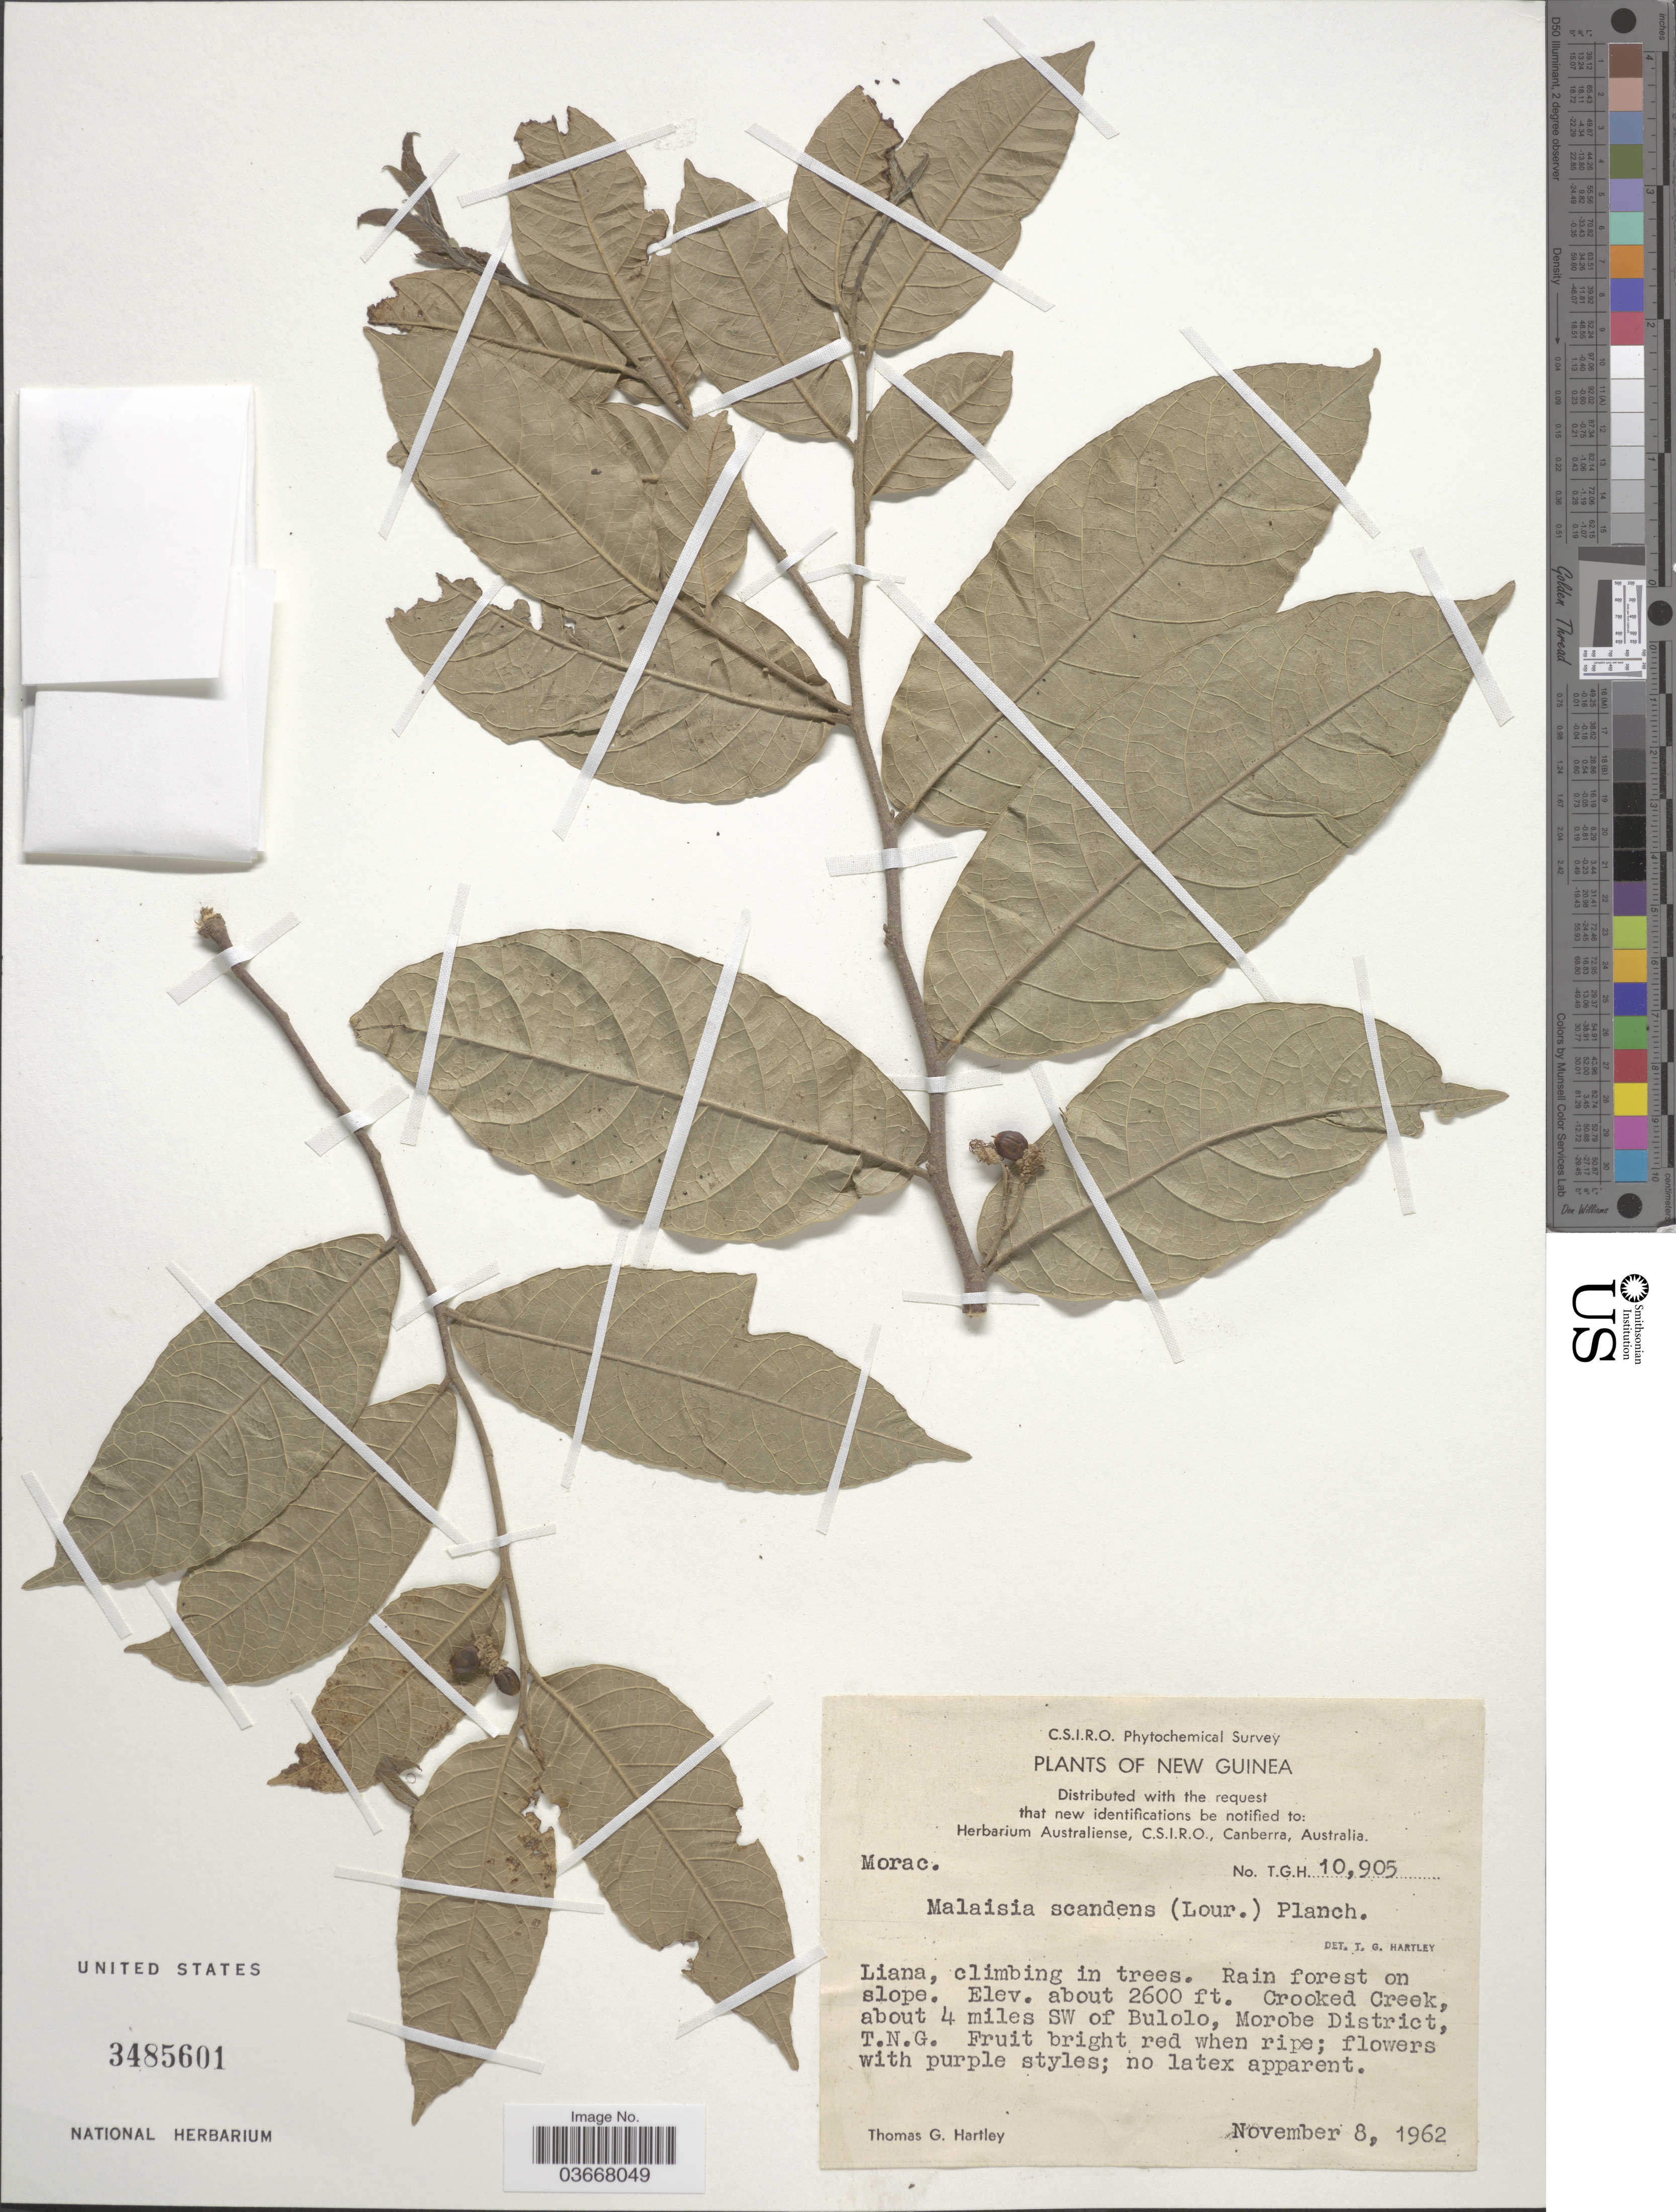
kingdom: Plantae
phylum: Tracheophyta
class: Magnoliopsida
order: Rosales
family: Moraceae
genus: Malaisia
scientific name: Malaisia scandens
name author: (Lour.) Planch.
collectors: T. G. Hartley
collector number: T.G.H.10905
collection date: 1962-11-08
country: Papua New Guinea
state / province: Morobe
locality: New Guinea. Crooked Creek, about 4 miles SW of Bulolo, Morobe District, T.N.G.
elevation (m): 792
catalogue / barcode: US 3485601